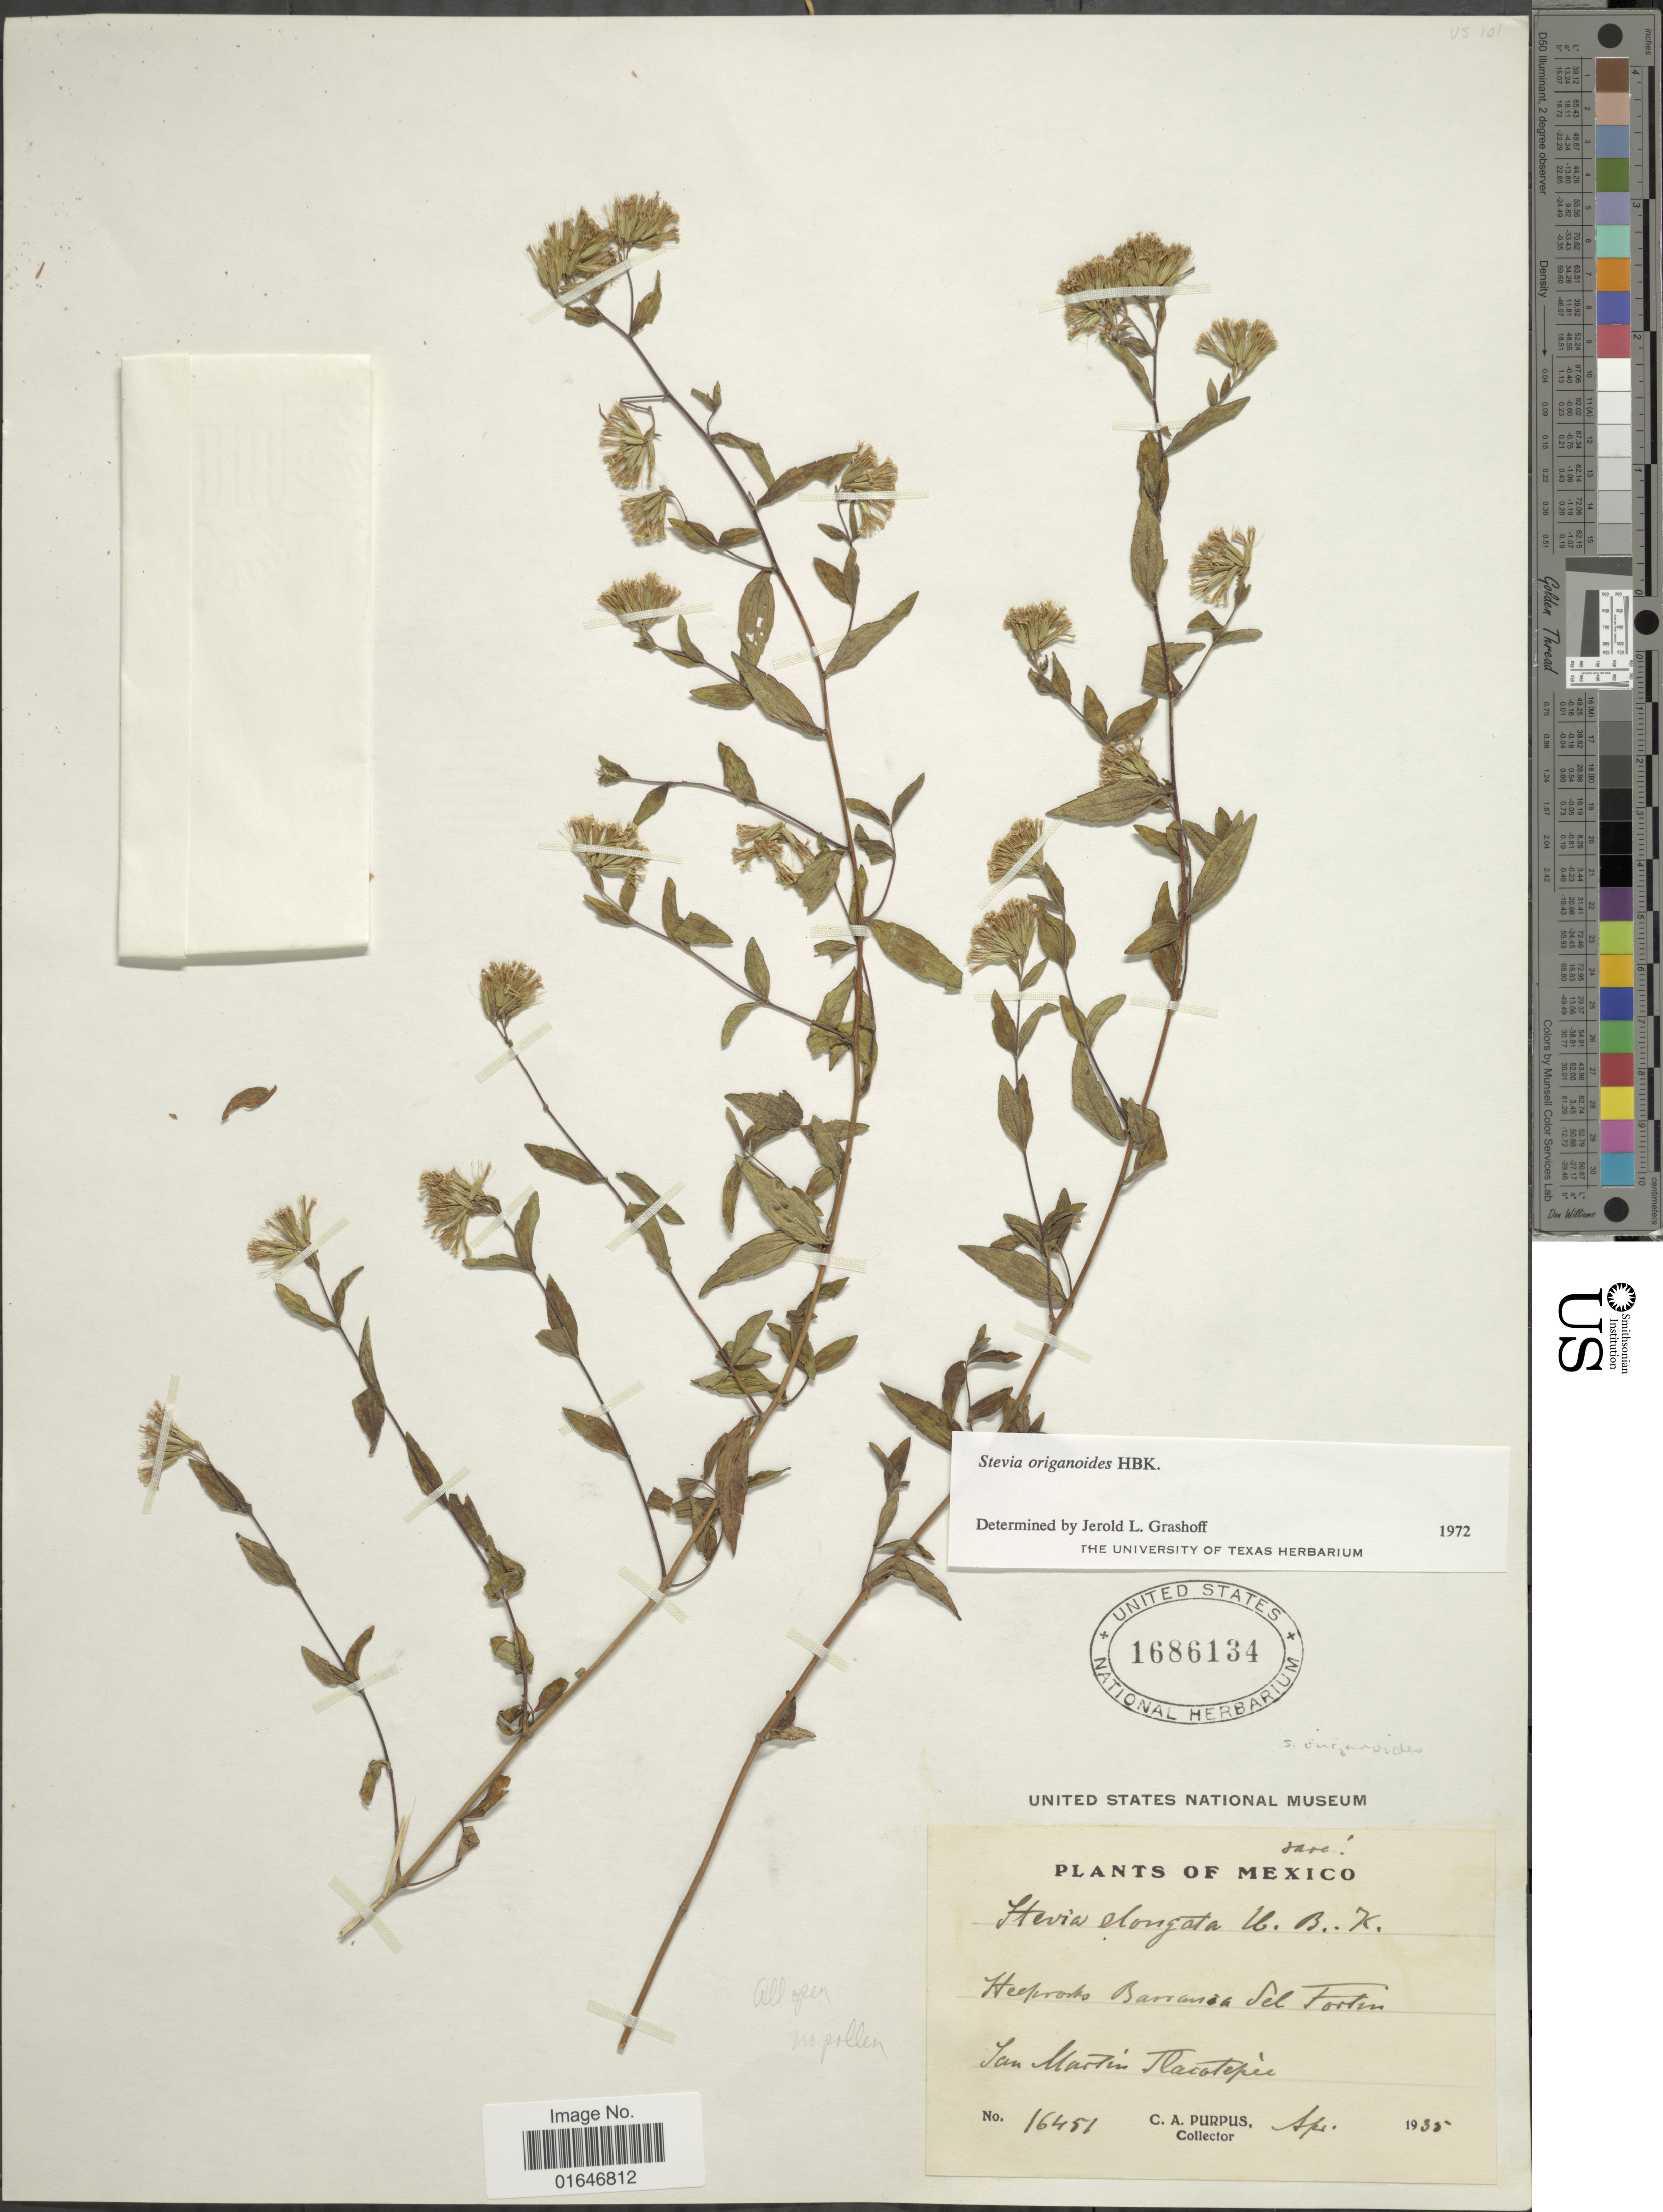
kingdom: Plantae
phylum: Tracheophyta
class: Magnoliopsida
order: Asterales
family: Asteraceae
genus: Stevia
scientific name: Stevia origanoides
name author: Kunth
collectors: C. A. Purpus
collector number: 16451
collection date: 1935-04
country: Mexico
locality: San Martin Tlacotepec.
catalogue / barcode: US 1686134